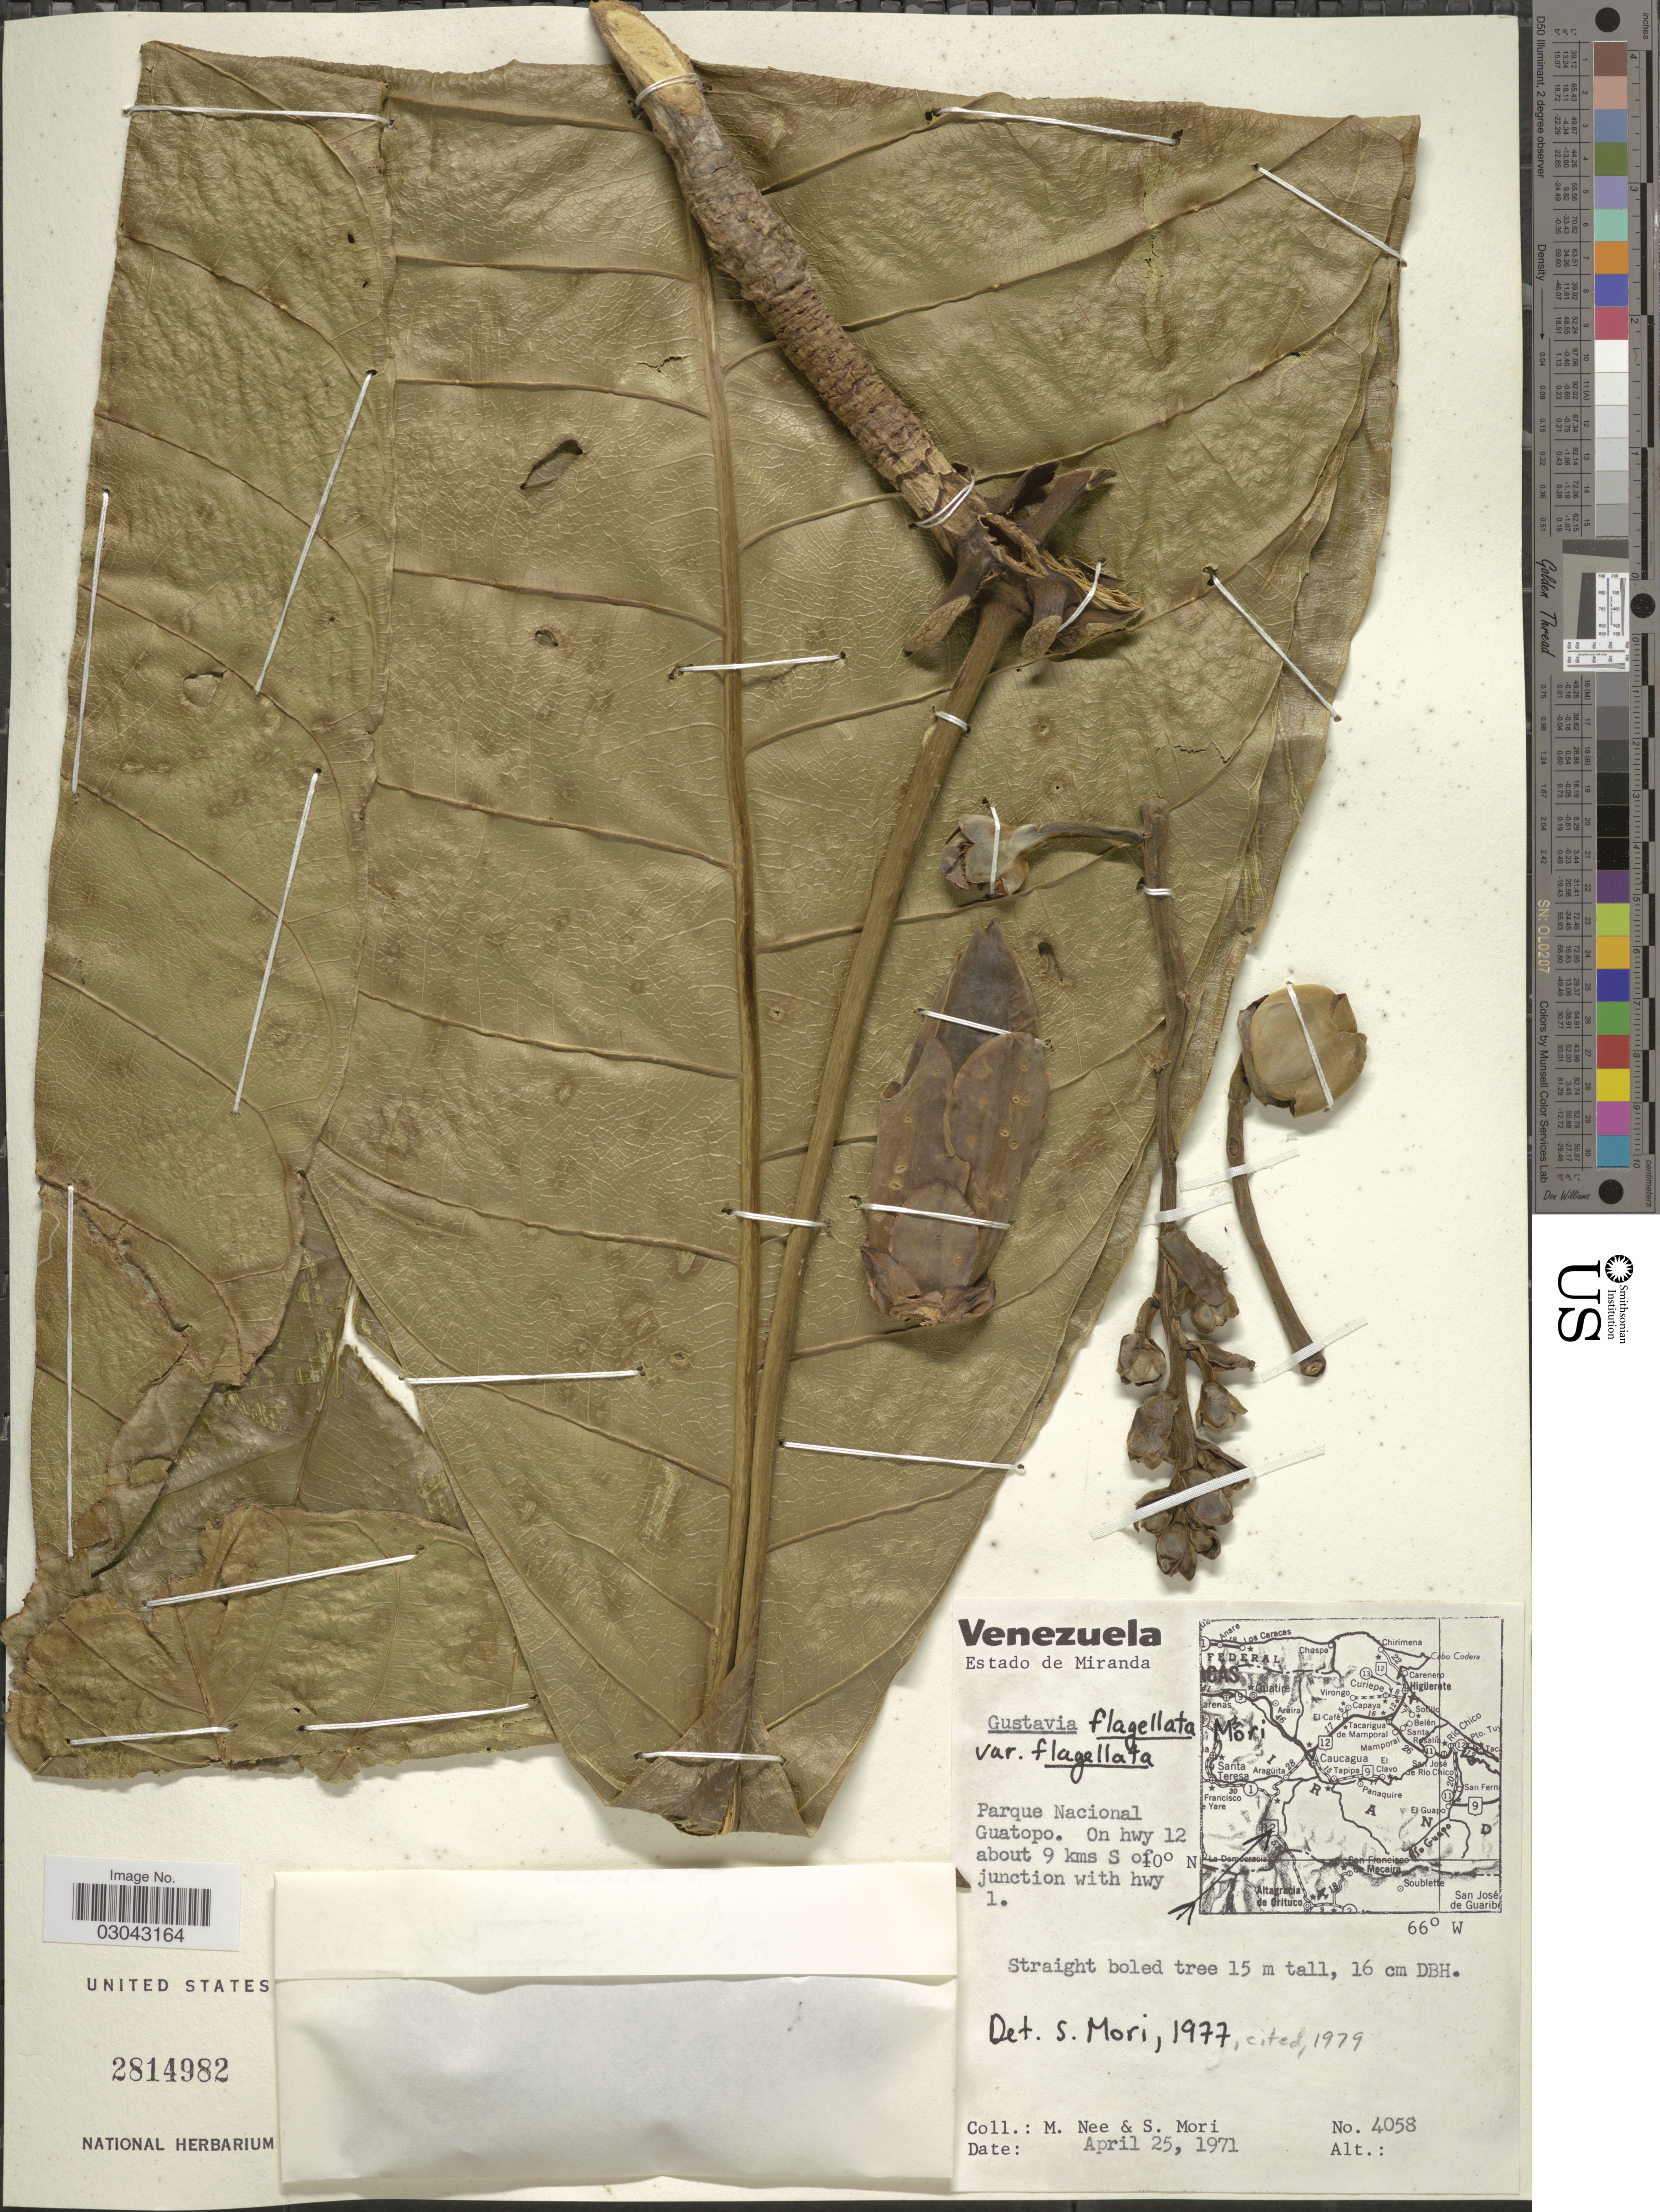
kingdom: Plantae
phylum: Tracheophyta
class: Magnoliopsida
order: Ericales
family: Lecythidaceae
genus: Gustavia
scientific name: Gustavia flagellata var. flagellata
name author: S.A. Mori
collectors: M. Nee & S. Mori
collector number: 4058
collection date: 1971-04-25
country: Venezuela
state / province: Miranda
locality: Parque Nacional Guatopo. On hwy 12 about 9 kms S of junction with hwy 1.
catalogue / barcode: US 2814982